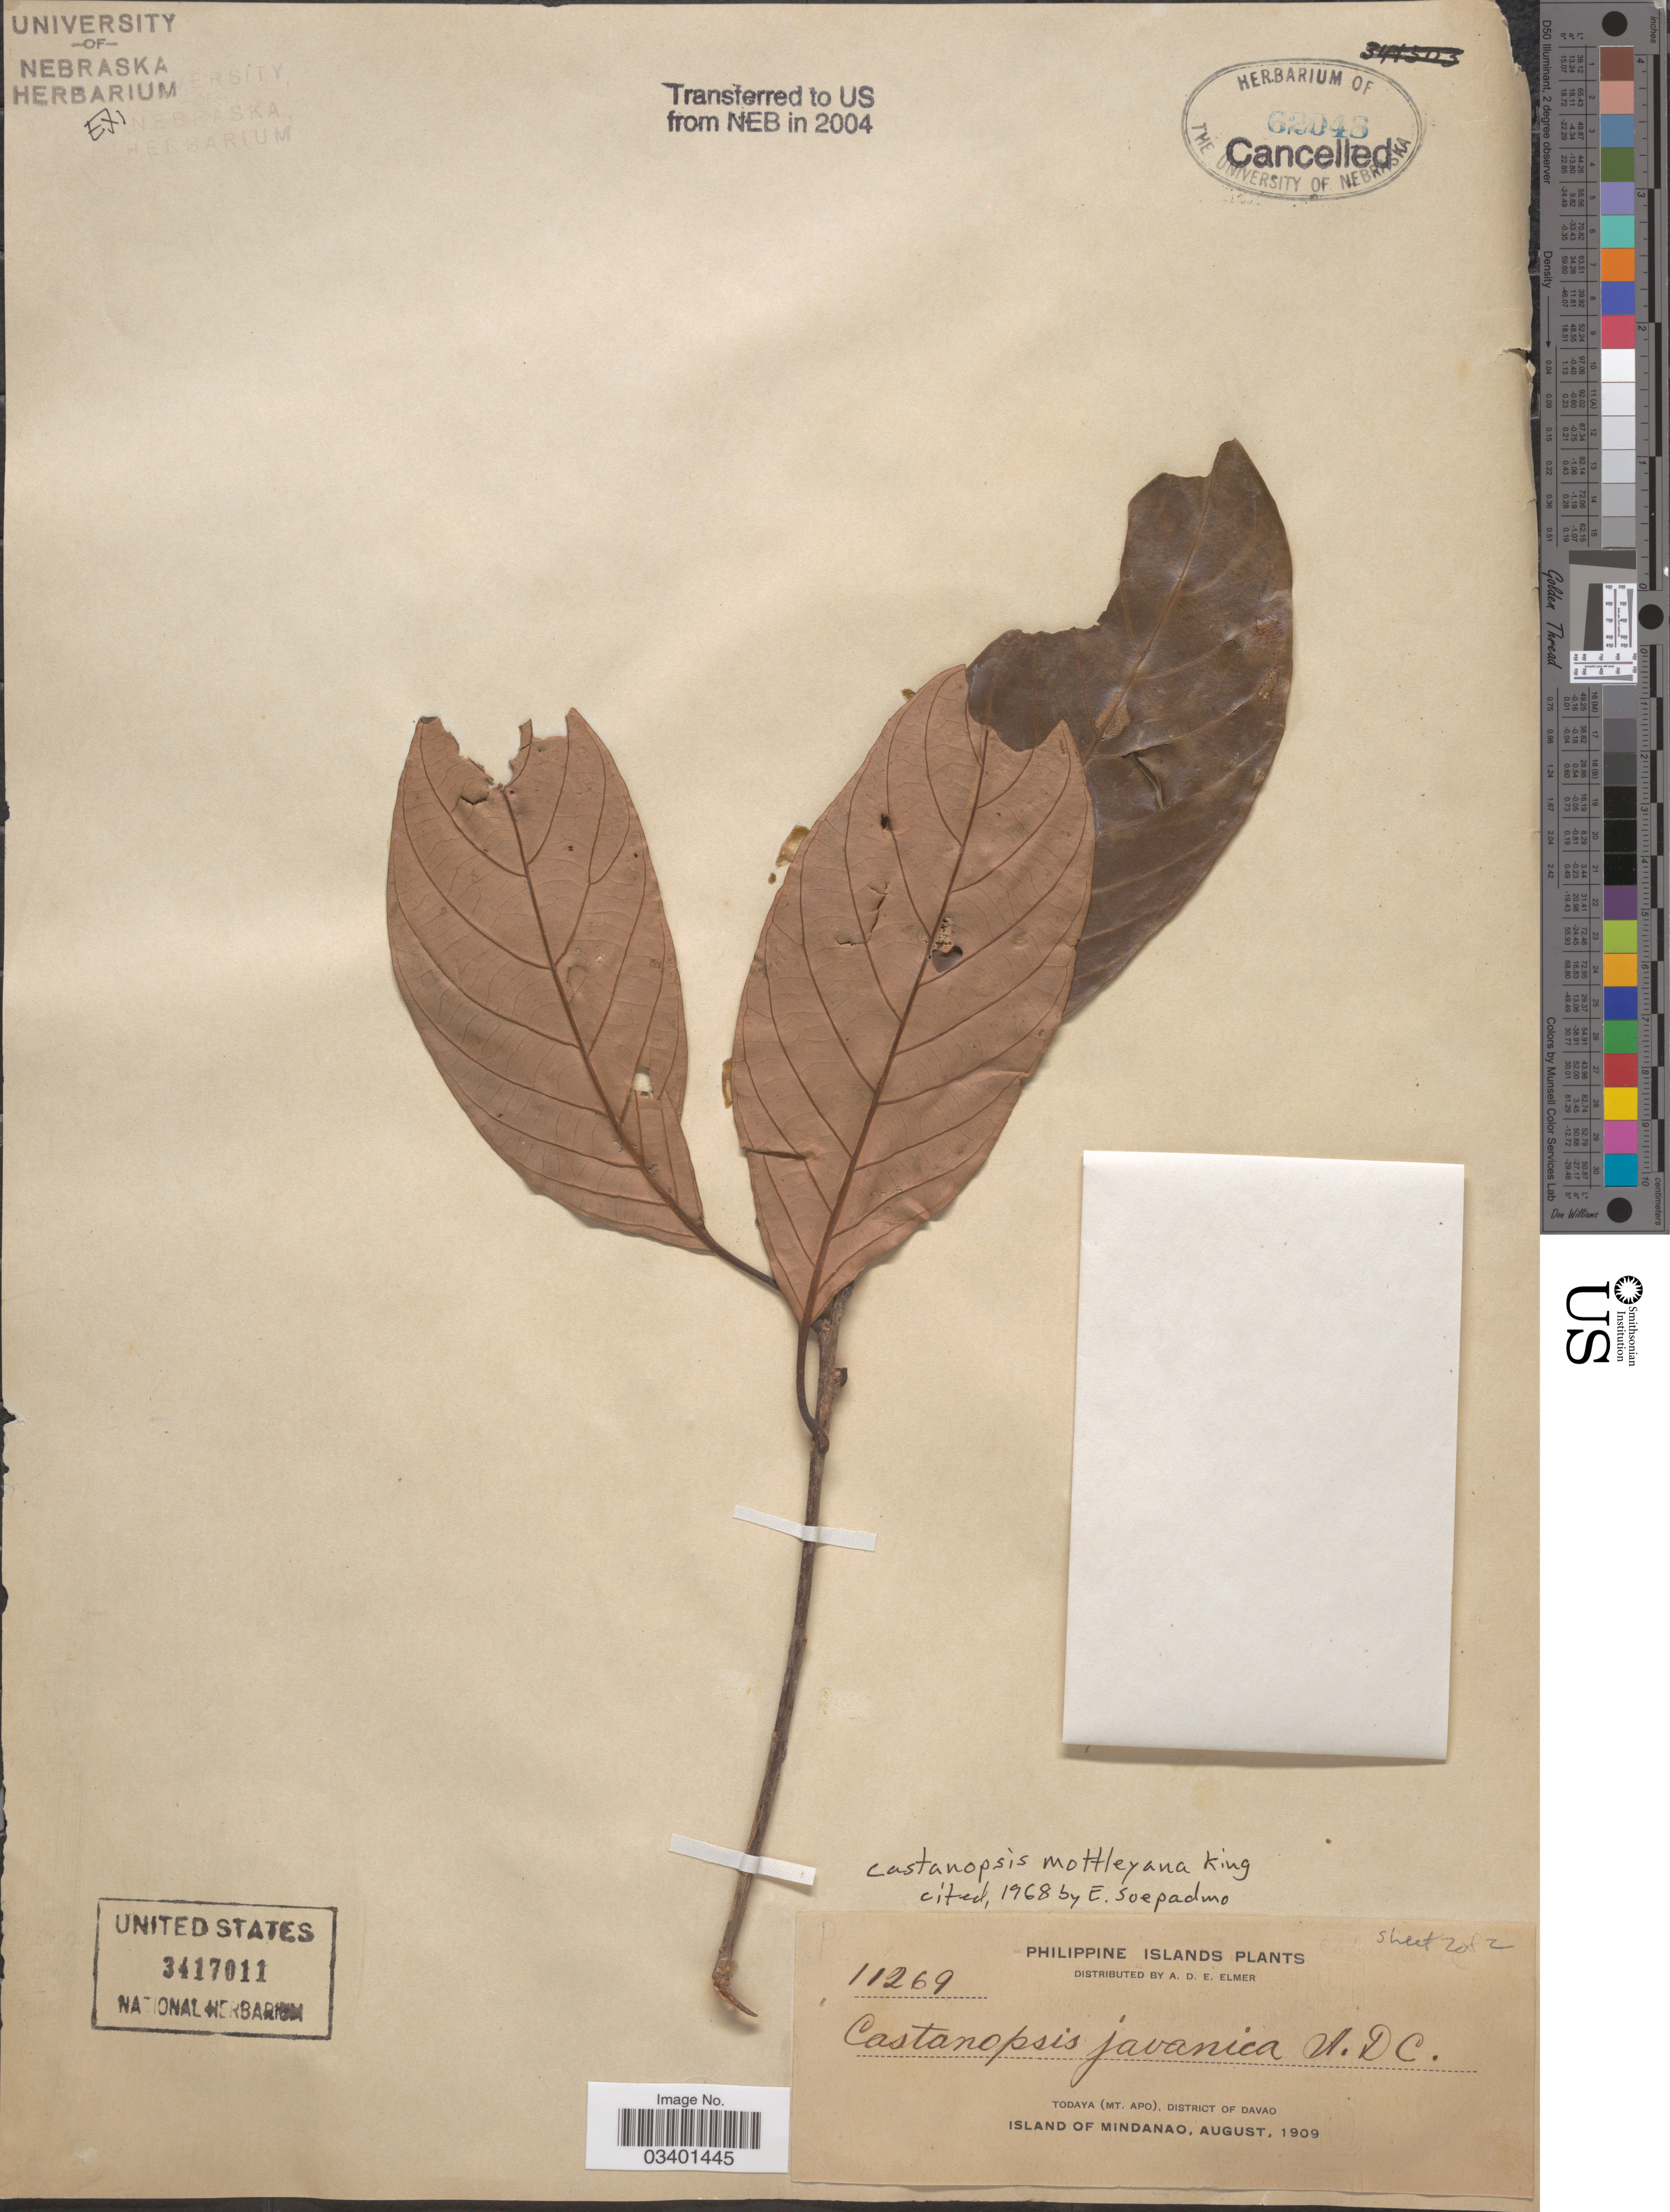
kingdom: Plantae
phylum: Tracheophyta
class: Magnoliopsida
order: Fagales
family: Fagaceae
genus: Castanopsis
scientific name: Castanopsis motleyana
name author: King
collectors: A. D. E. Elmer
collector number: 11269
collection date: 1909-08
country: Philippines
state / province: Davao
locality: Todaya (Mt. Apo), District of Davao. Island of Mindanao.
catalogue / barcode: US 3417011